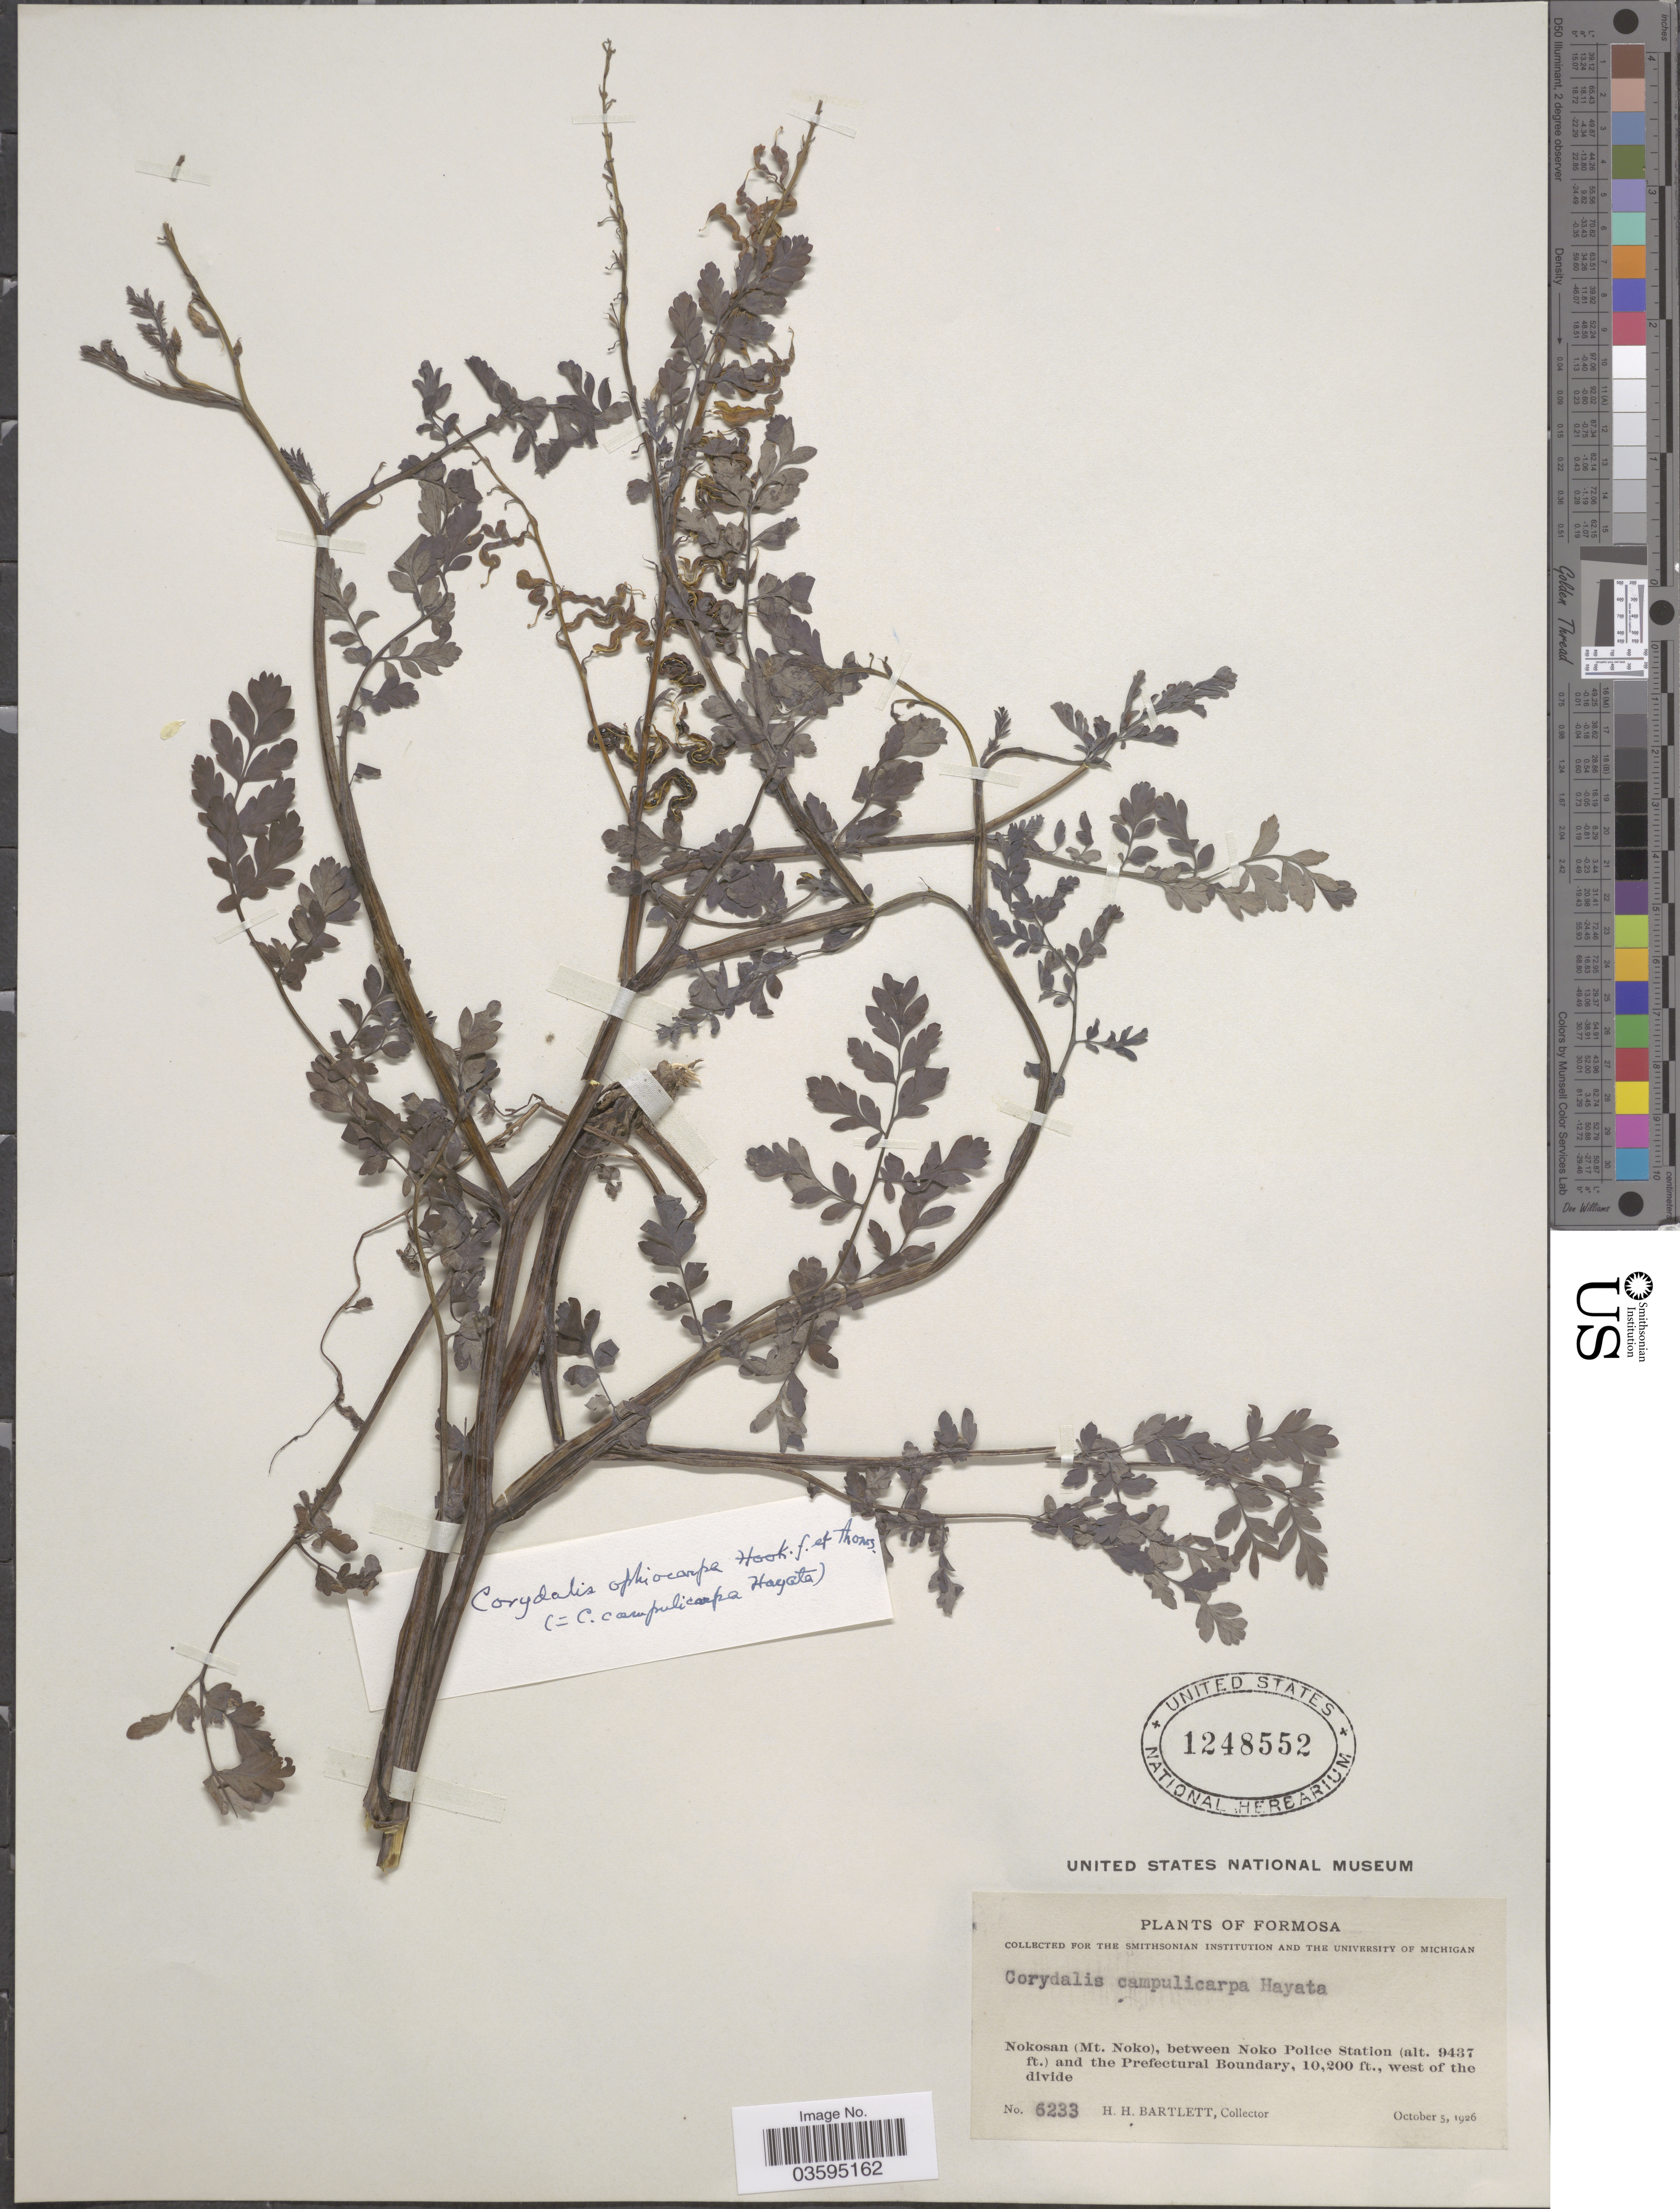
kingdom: Plantae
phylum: Tracheophyta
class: Magnoliopsida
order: Ranunculales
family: Papaveraceae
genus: Corydalis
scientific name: Corydalis ophiocarpa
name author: Hook. f. & Thomson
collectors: H. H. Bartlett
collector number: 6233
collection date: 1926-10-05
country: Taiwan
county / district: Hualien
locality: Formosa. Nokosan (Mt. Noko), between Noko Police Station and the Prefectural Boundary, west of the divide.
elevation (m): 2876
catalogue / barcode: US 1248552